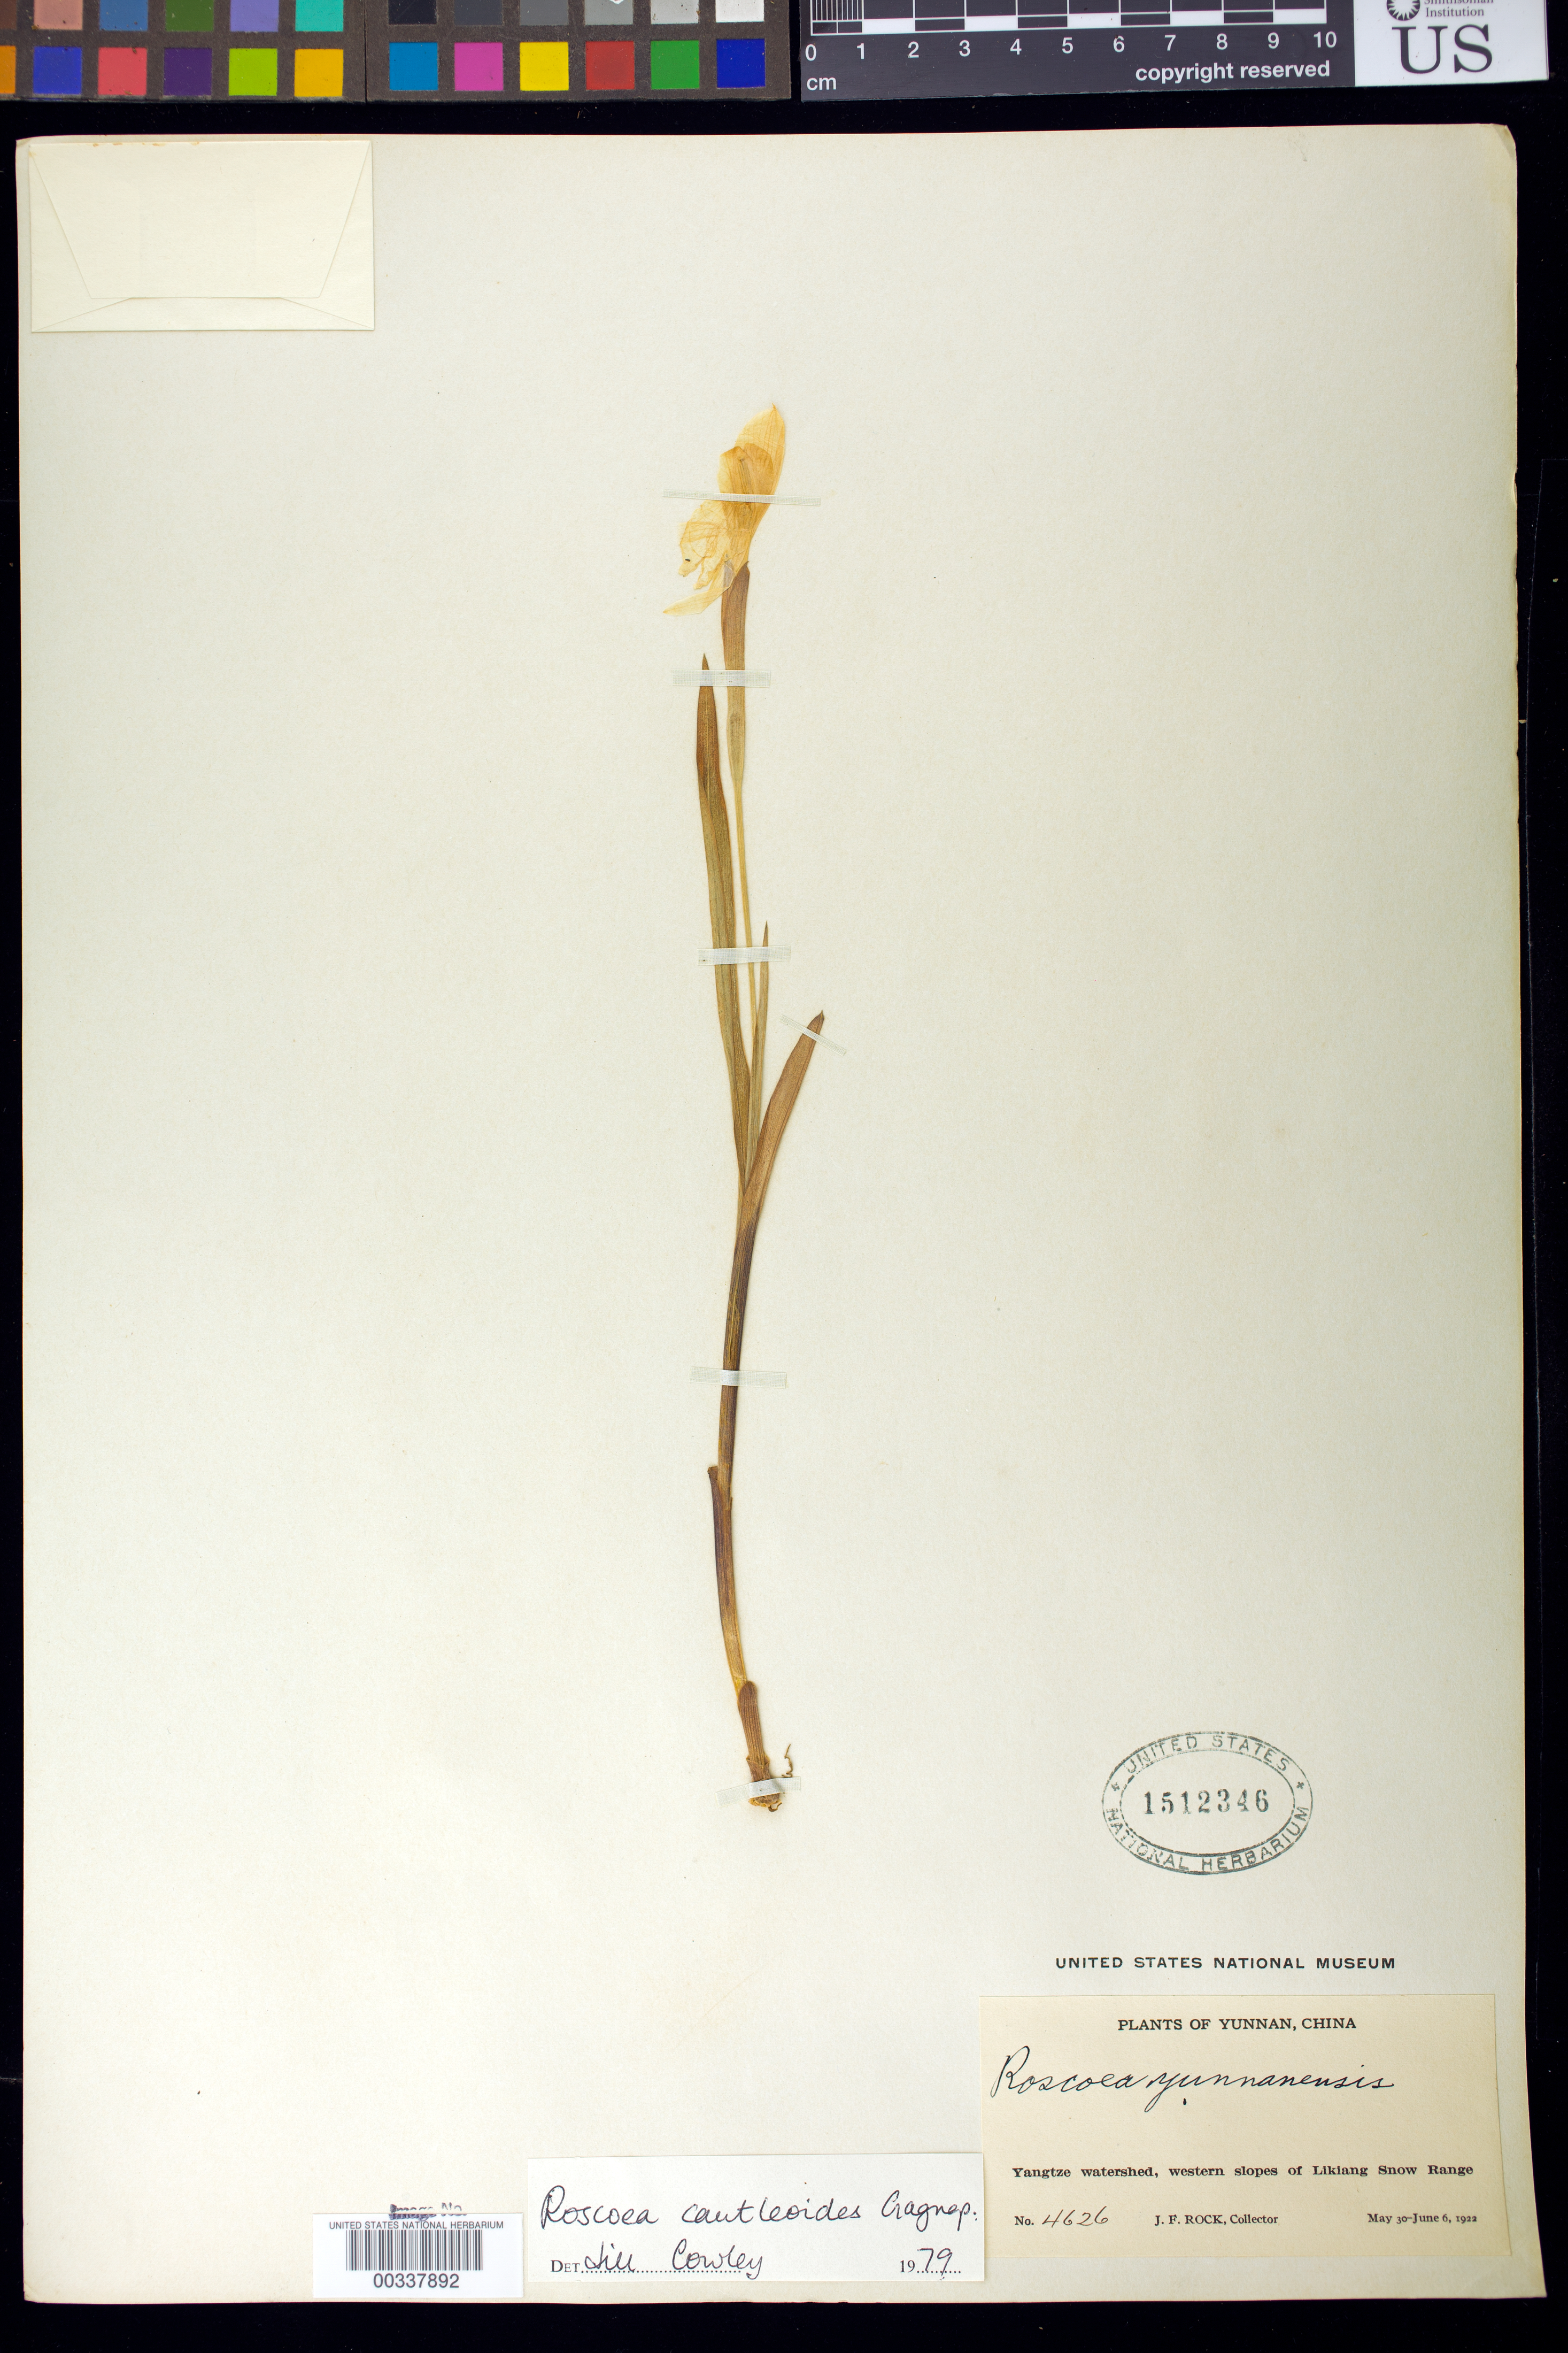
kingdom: Plantae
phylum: Tracheophyta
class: Liliopsida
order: Zingiberales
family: Zingiberaceae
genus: Roscoea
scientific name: Roscoea cautleoides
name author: Gagnep.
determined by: Cowley, J.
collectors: J. F. Rock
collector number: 4626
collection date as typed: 30 May 1922 to 06 Jun 1922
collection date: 1922-05-30/1922-06-06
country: China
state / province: Yunnan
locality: Yangtze watershed, western slopes of Likiang snow range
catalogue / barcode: US 1512346